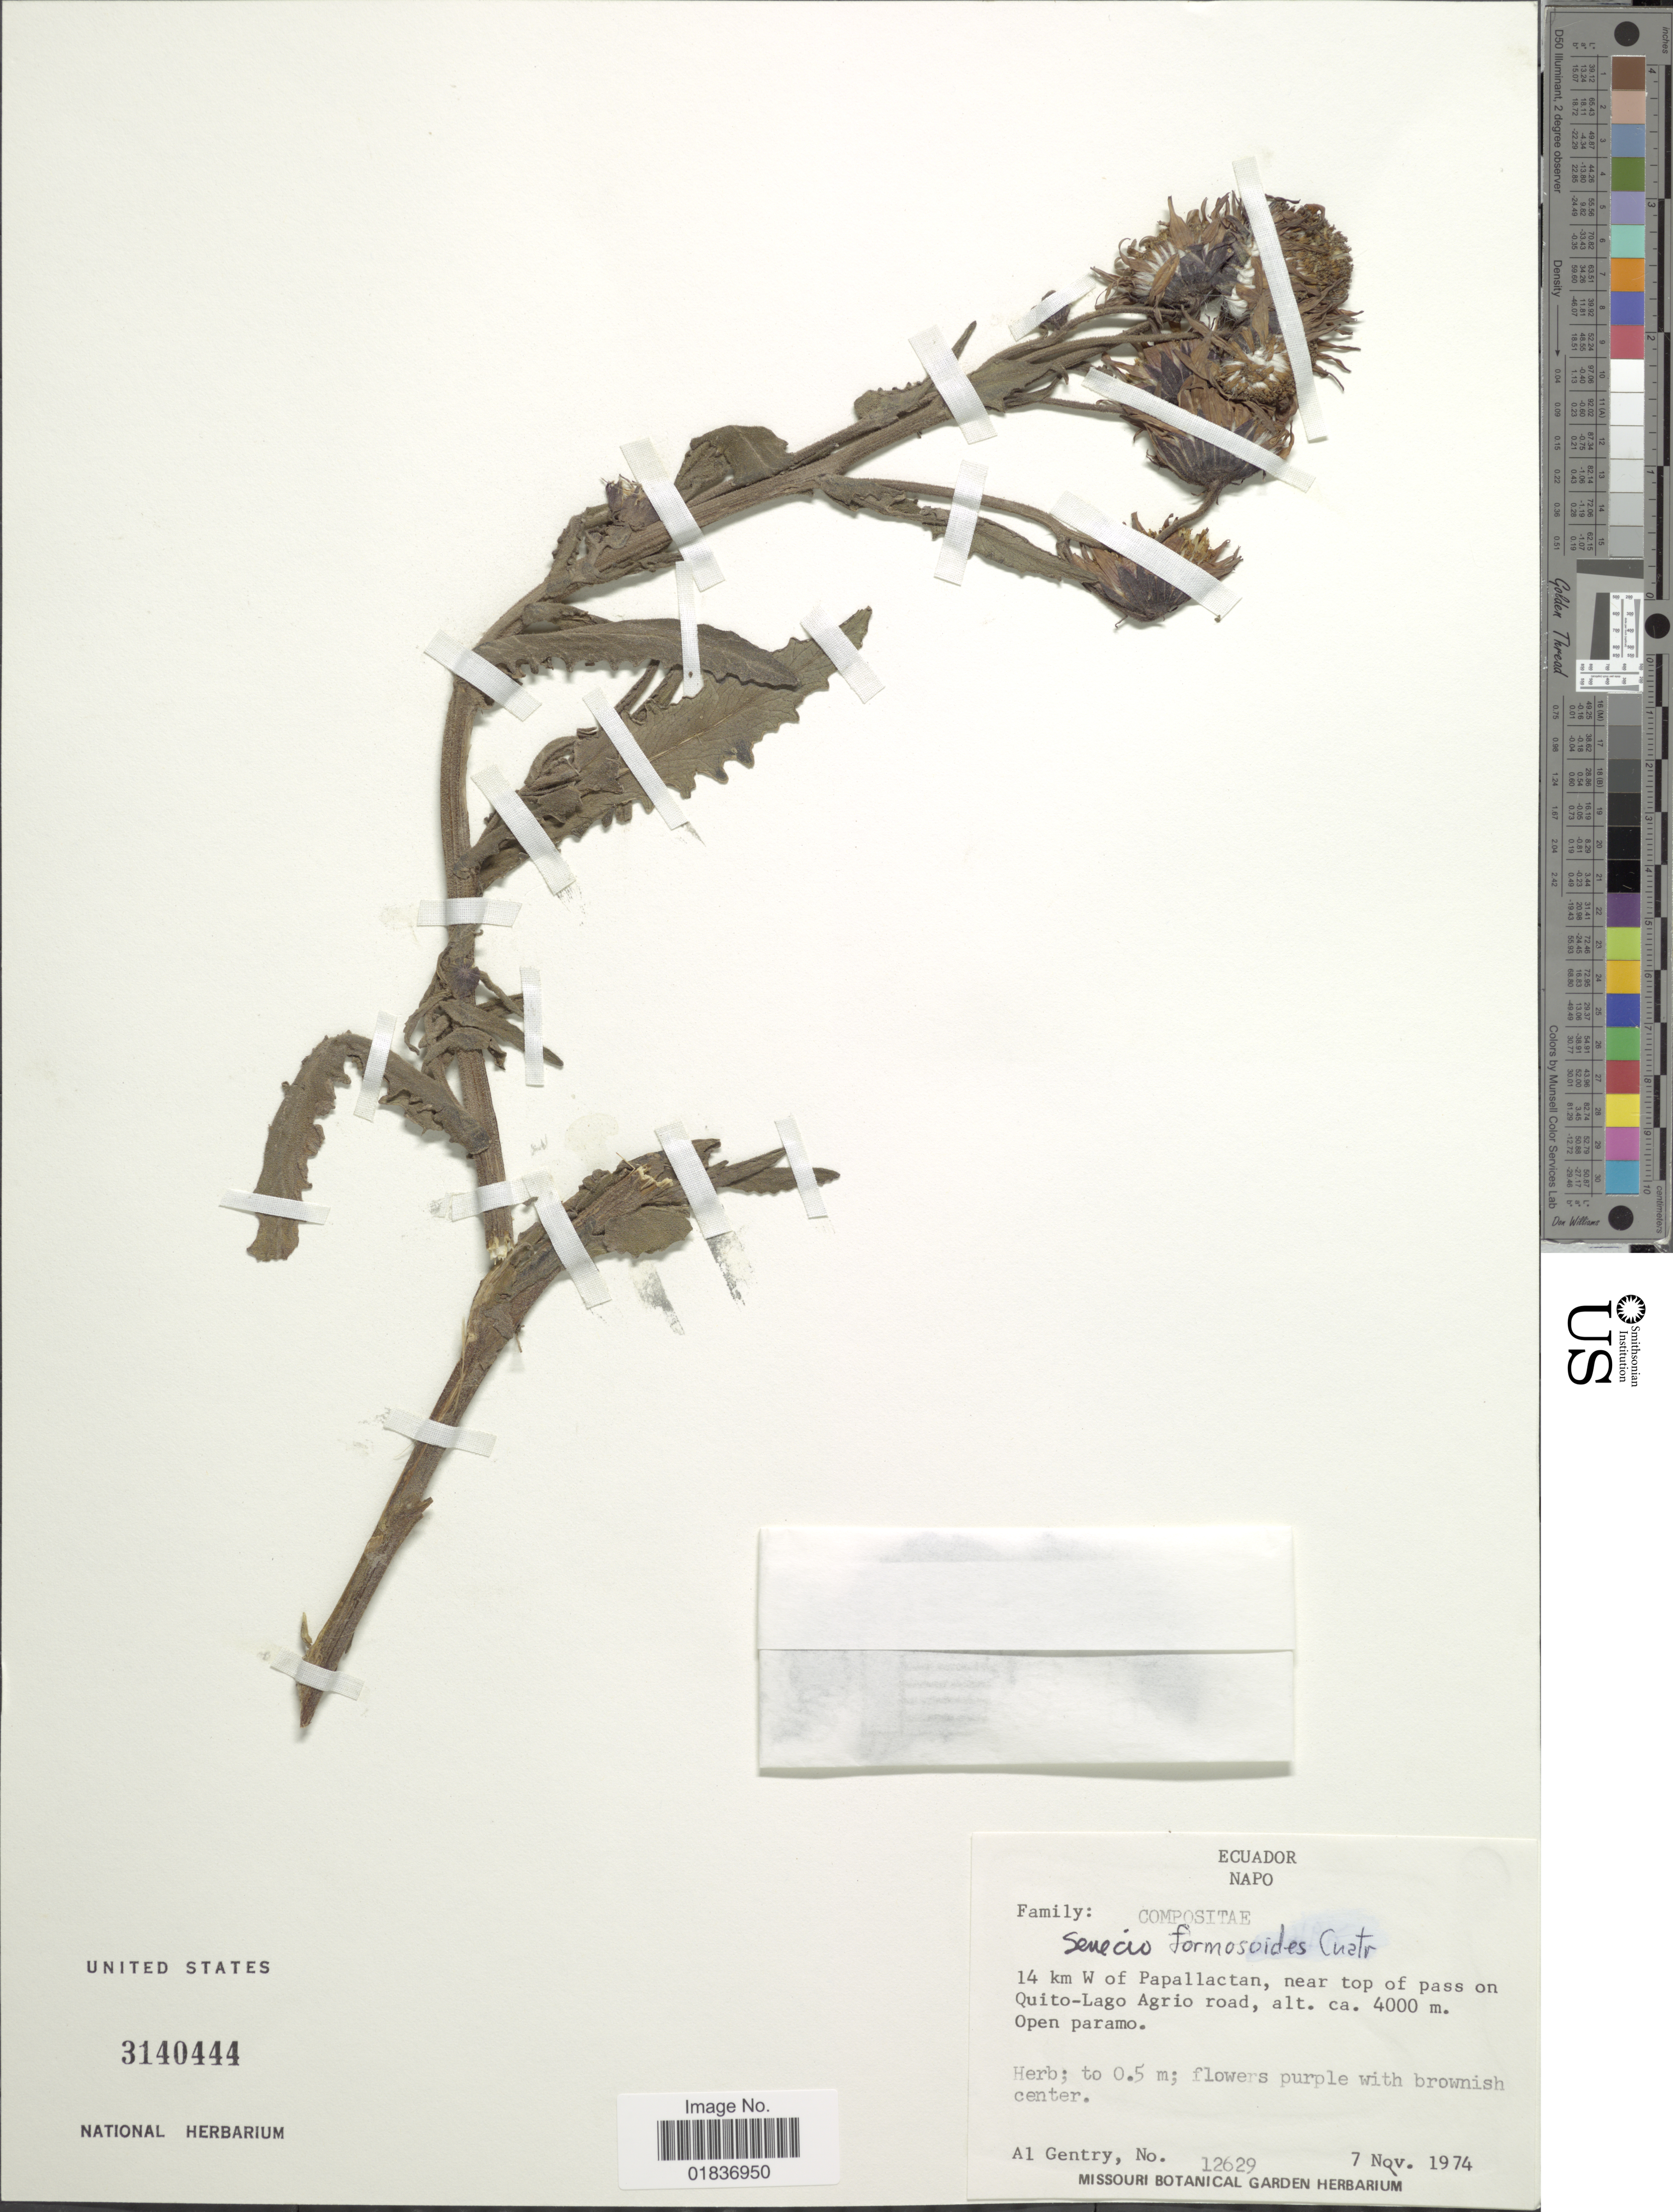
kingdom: Plantae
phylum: Tracheophyta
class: Magnoliopsida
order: Asterales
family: Asteraceae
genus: Senecio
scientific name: Senecio formosoides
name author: Cuatrec.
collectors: A. H. Gentry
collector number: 12629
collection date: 1974-11-07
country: Ecuador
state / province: Napo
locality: Napo. 14 km W of Papallactan, near top of pass on Quito-Lago Agrio road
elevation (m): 4000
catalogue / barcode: US 3140444